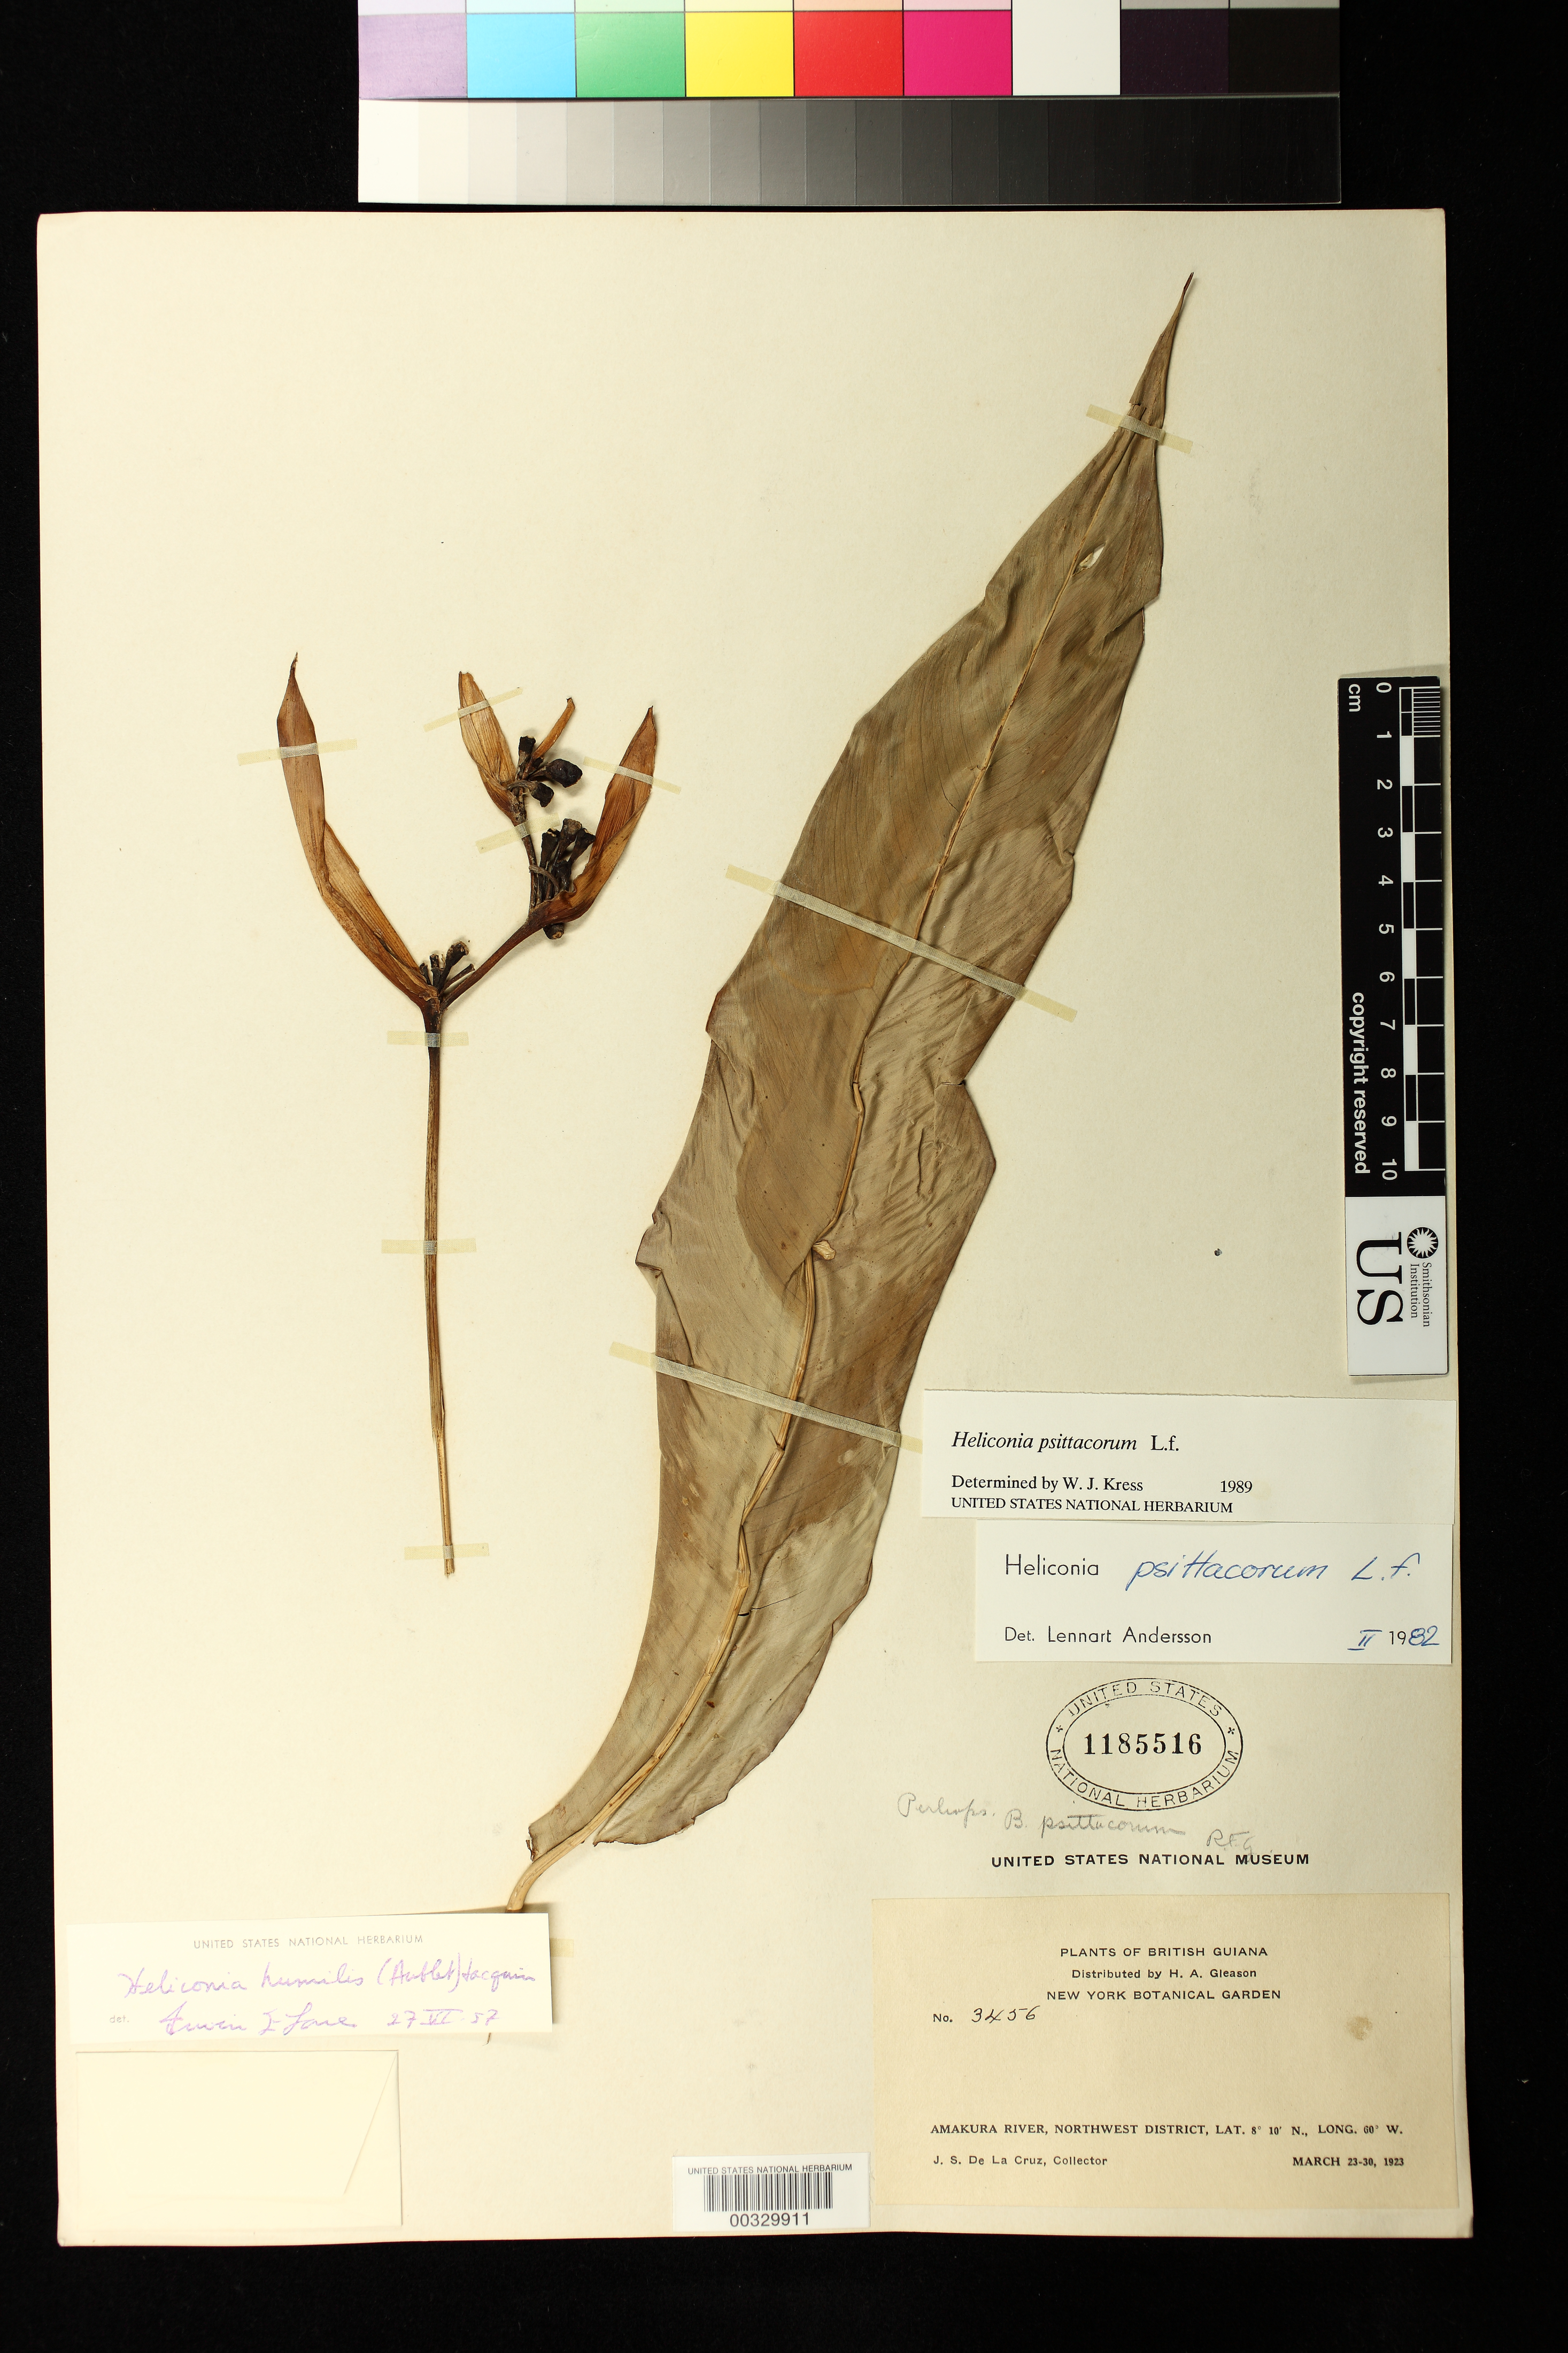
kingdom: Plantae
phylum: Tracheophyta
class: Liliopsida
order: Zingiberales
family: Heliconiaceae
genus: Heliconia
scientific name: Heliconia psittacorum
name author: L. f.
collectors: J. S. de la Cruz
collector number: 3456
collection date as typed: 23 Mar 1923 to 30 Mar 1923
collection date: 1923-03-23/1923-03-30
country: Guyana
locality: Amakura river, northwest dist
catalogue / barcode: US 1185516